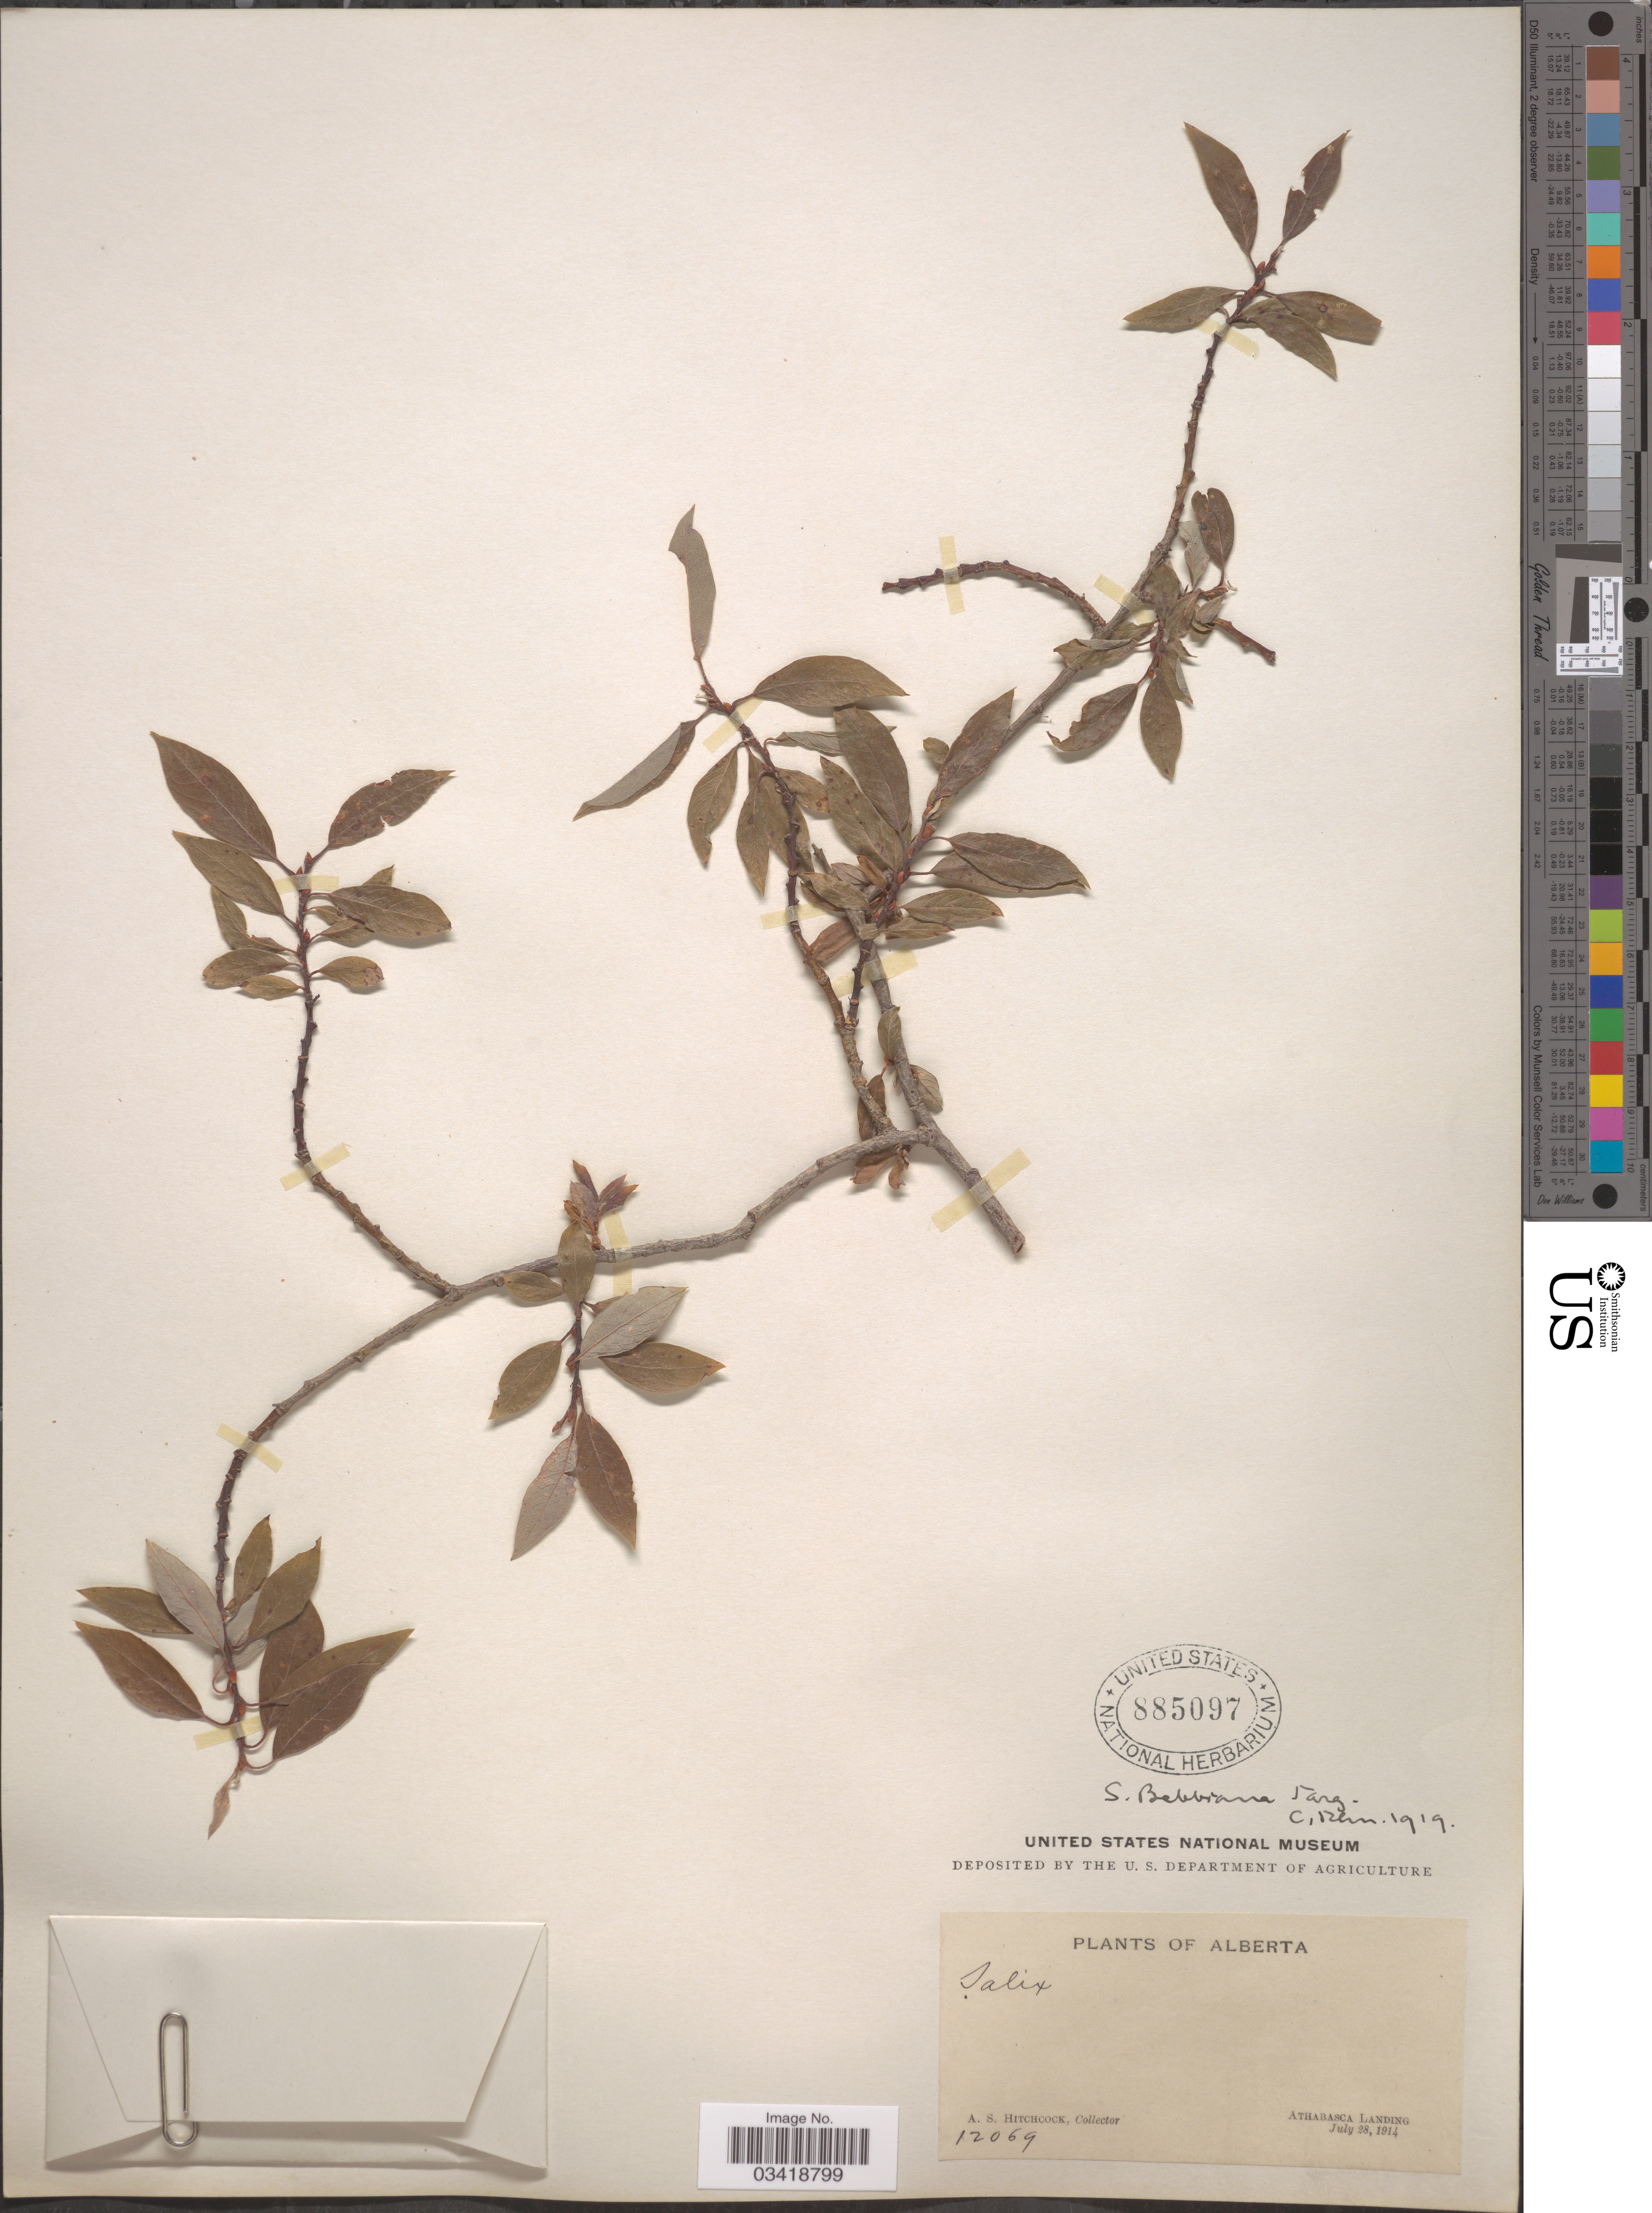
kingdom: Plantae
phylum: Tracheophyta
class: Magnoliopsida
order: Malpighiales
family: Salicaceae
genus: Salix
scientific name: Salix bebbiana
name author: Sarg.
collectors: A. S. Hitchcock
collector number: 12069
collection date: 1914-07-28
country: Canada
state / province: Alberta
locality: Athabasca Landing.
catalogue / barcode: US 885097